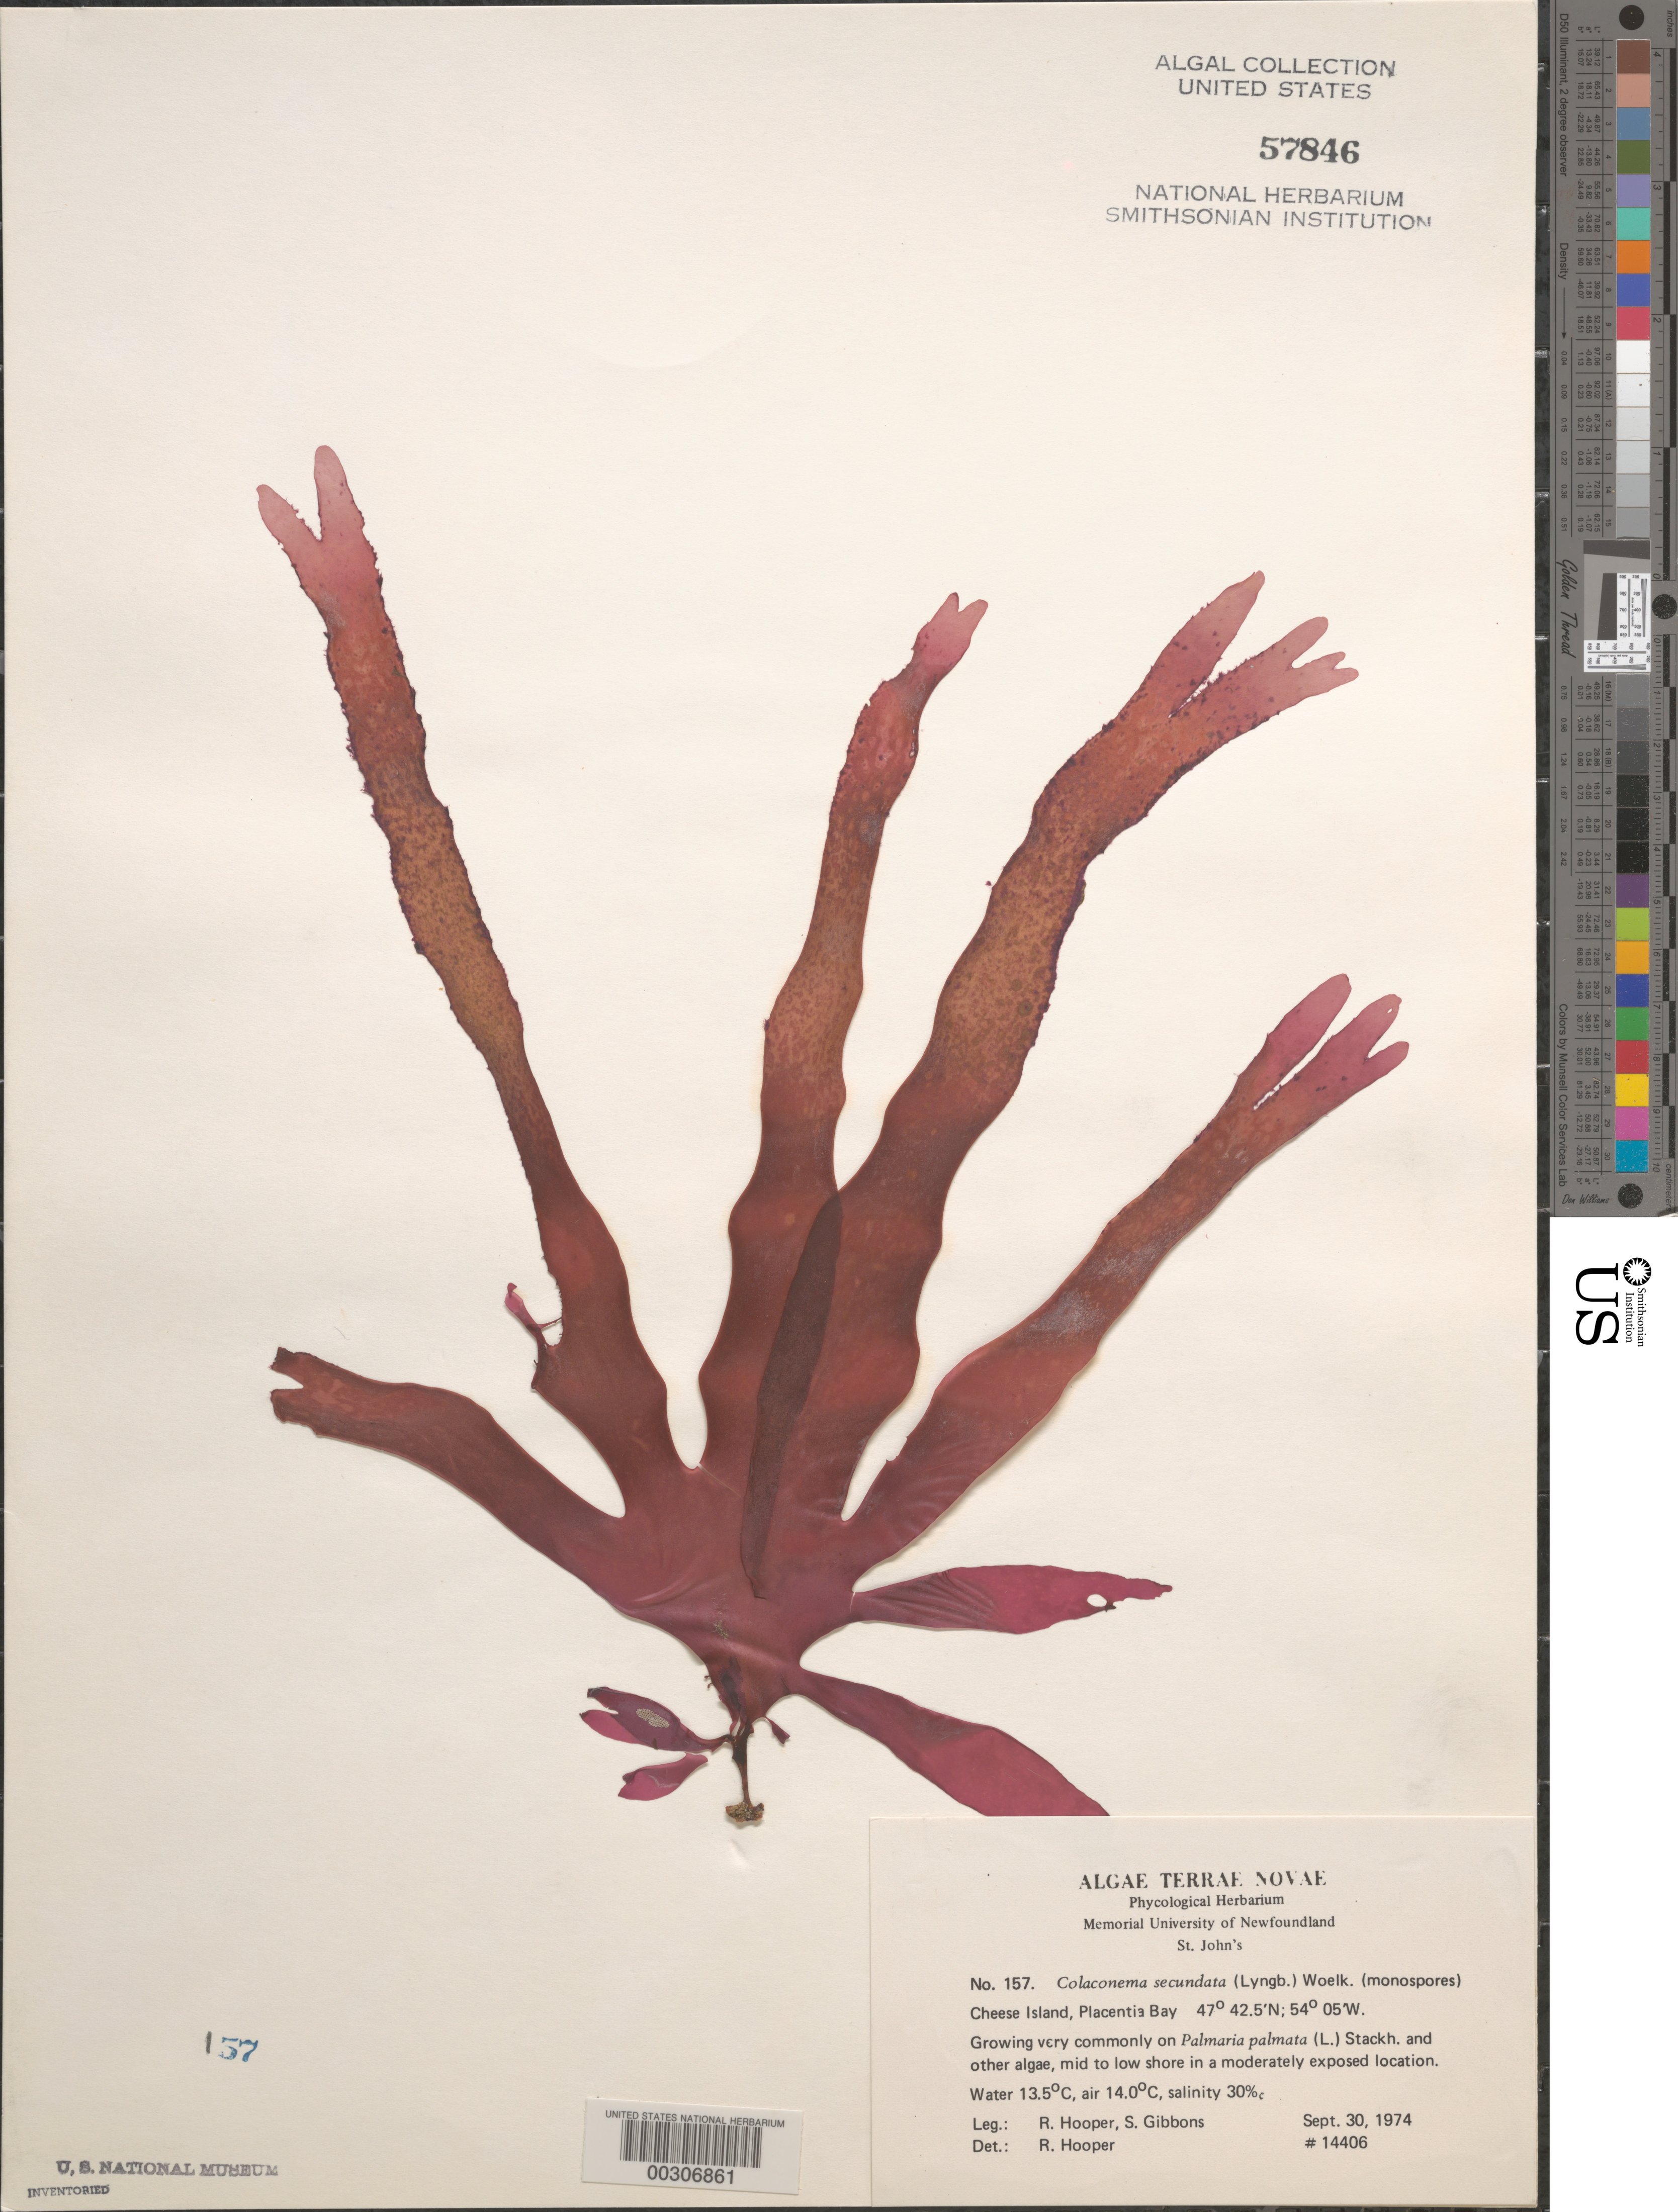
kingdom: Plantae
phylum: Rhodophyta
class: Florideophyceae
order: Acrochaetiales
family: Acrochaetiaceae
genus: Acrochaetium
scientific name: Acrochaetium secundatum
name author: (Lyngb.) Näg. in Näg. & C. Cramer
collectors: R. G. Hooper & S. Gibbons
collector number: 14406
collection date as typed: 30 Sep 1974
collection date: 1974-09-30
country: Canada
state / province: Newfoundland and Labrador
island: Cheese Island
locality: Placentia Bay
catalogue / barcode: US 57846